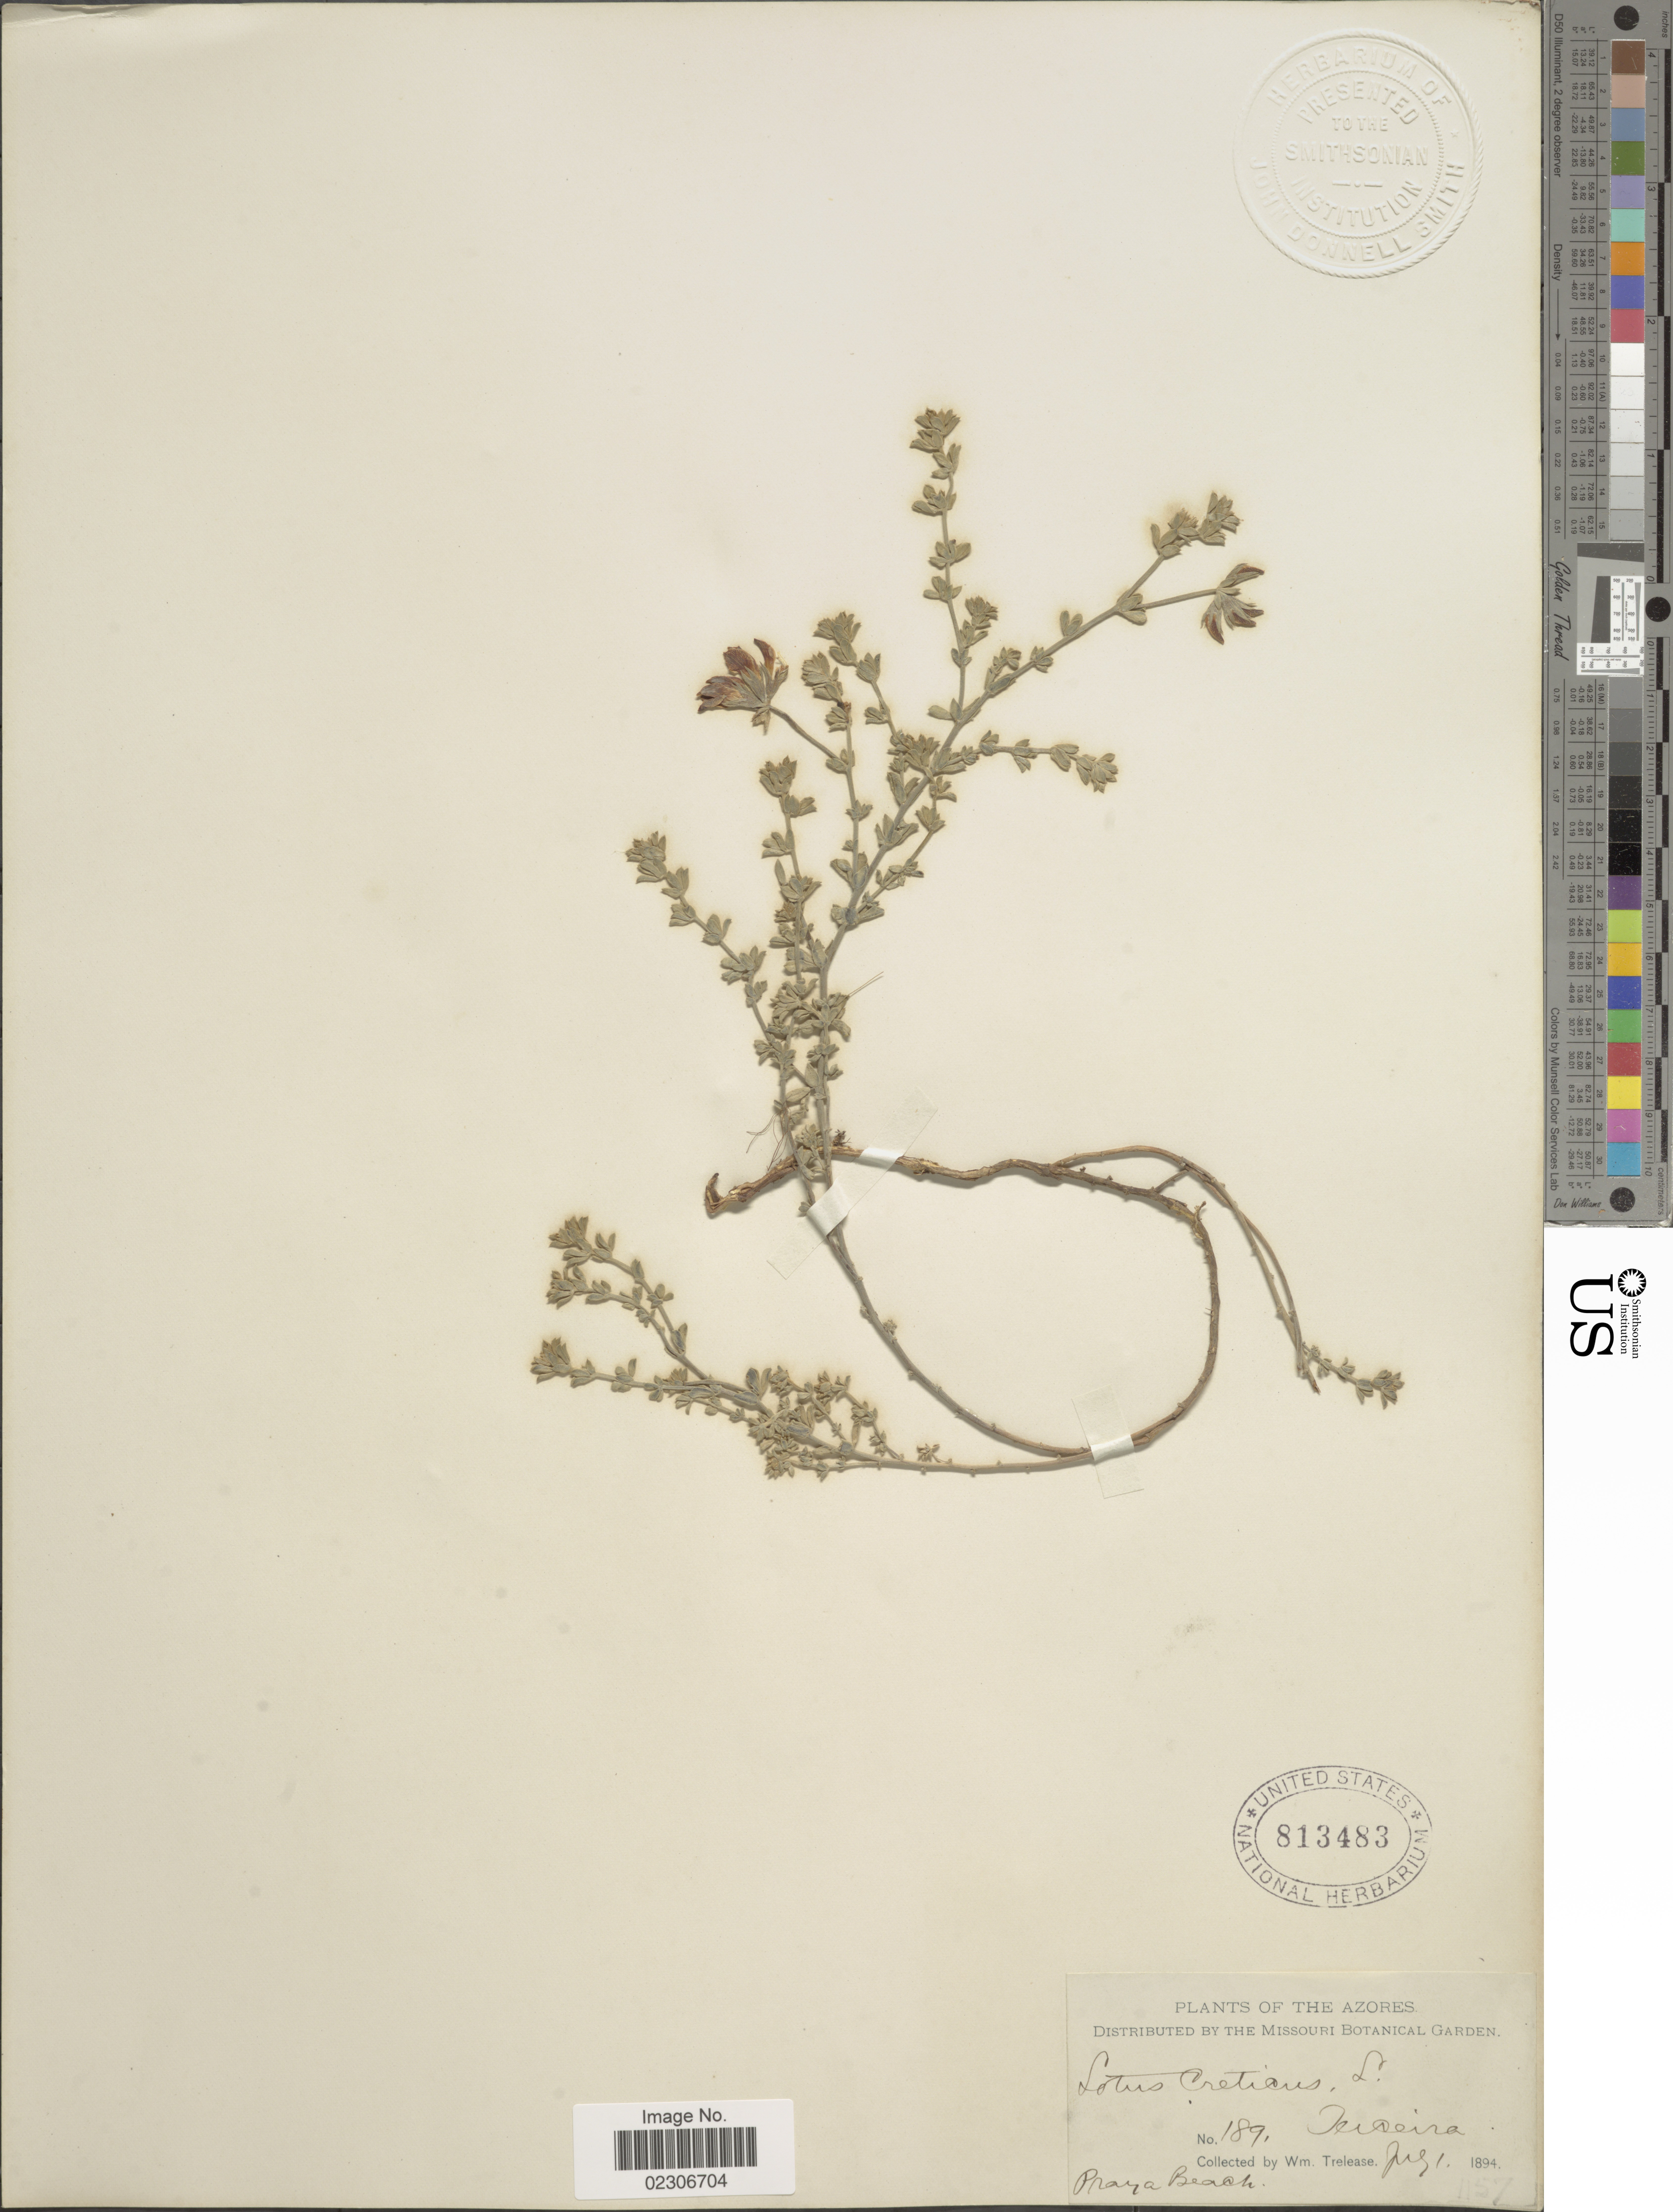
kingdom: Plantae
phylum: Tracheophyta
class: Magnoliopsida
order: Fabales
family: Fabaceae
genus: Lotus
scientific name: Lotus creticus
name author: L.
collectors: W. Trelease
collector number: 189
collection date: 1894-07-01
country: Portugal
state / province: Azores (Aut. Reg.)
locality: Terreira [interpreted]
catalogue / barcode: US 813483